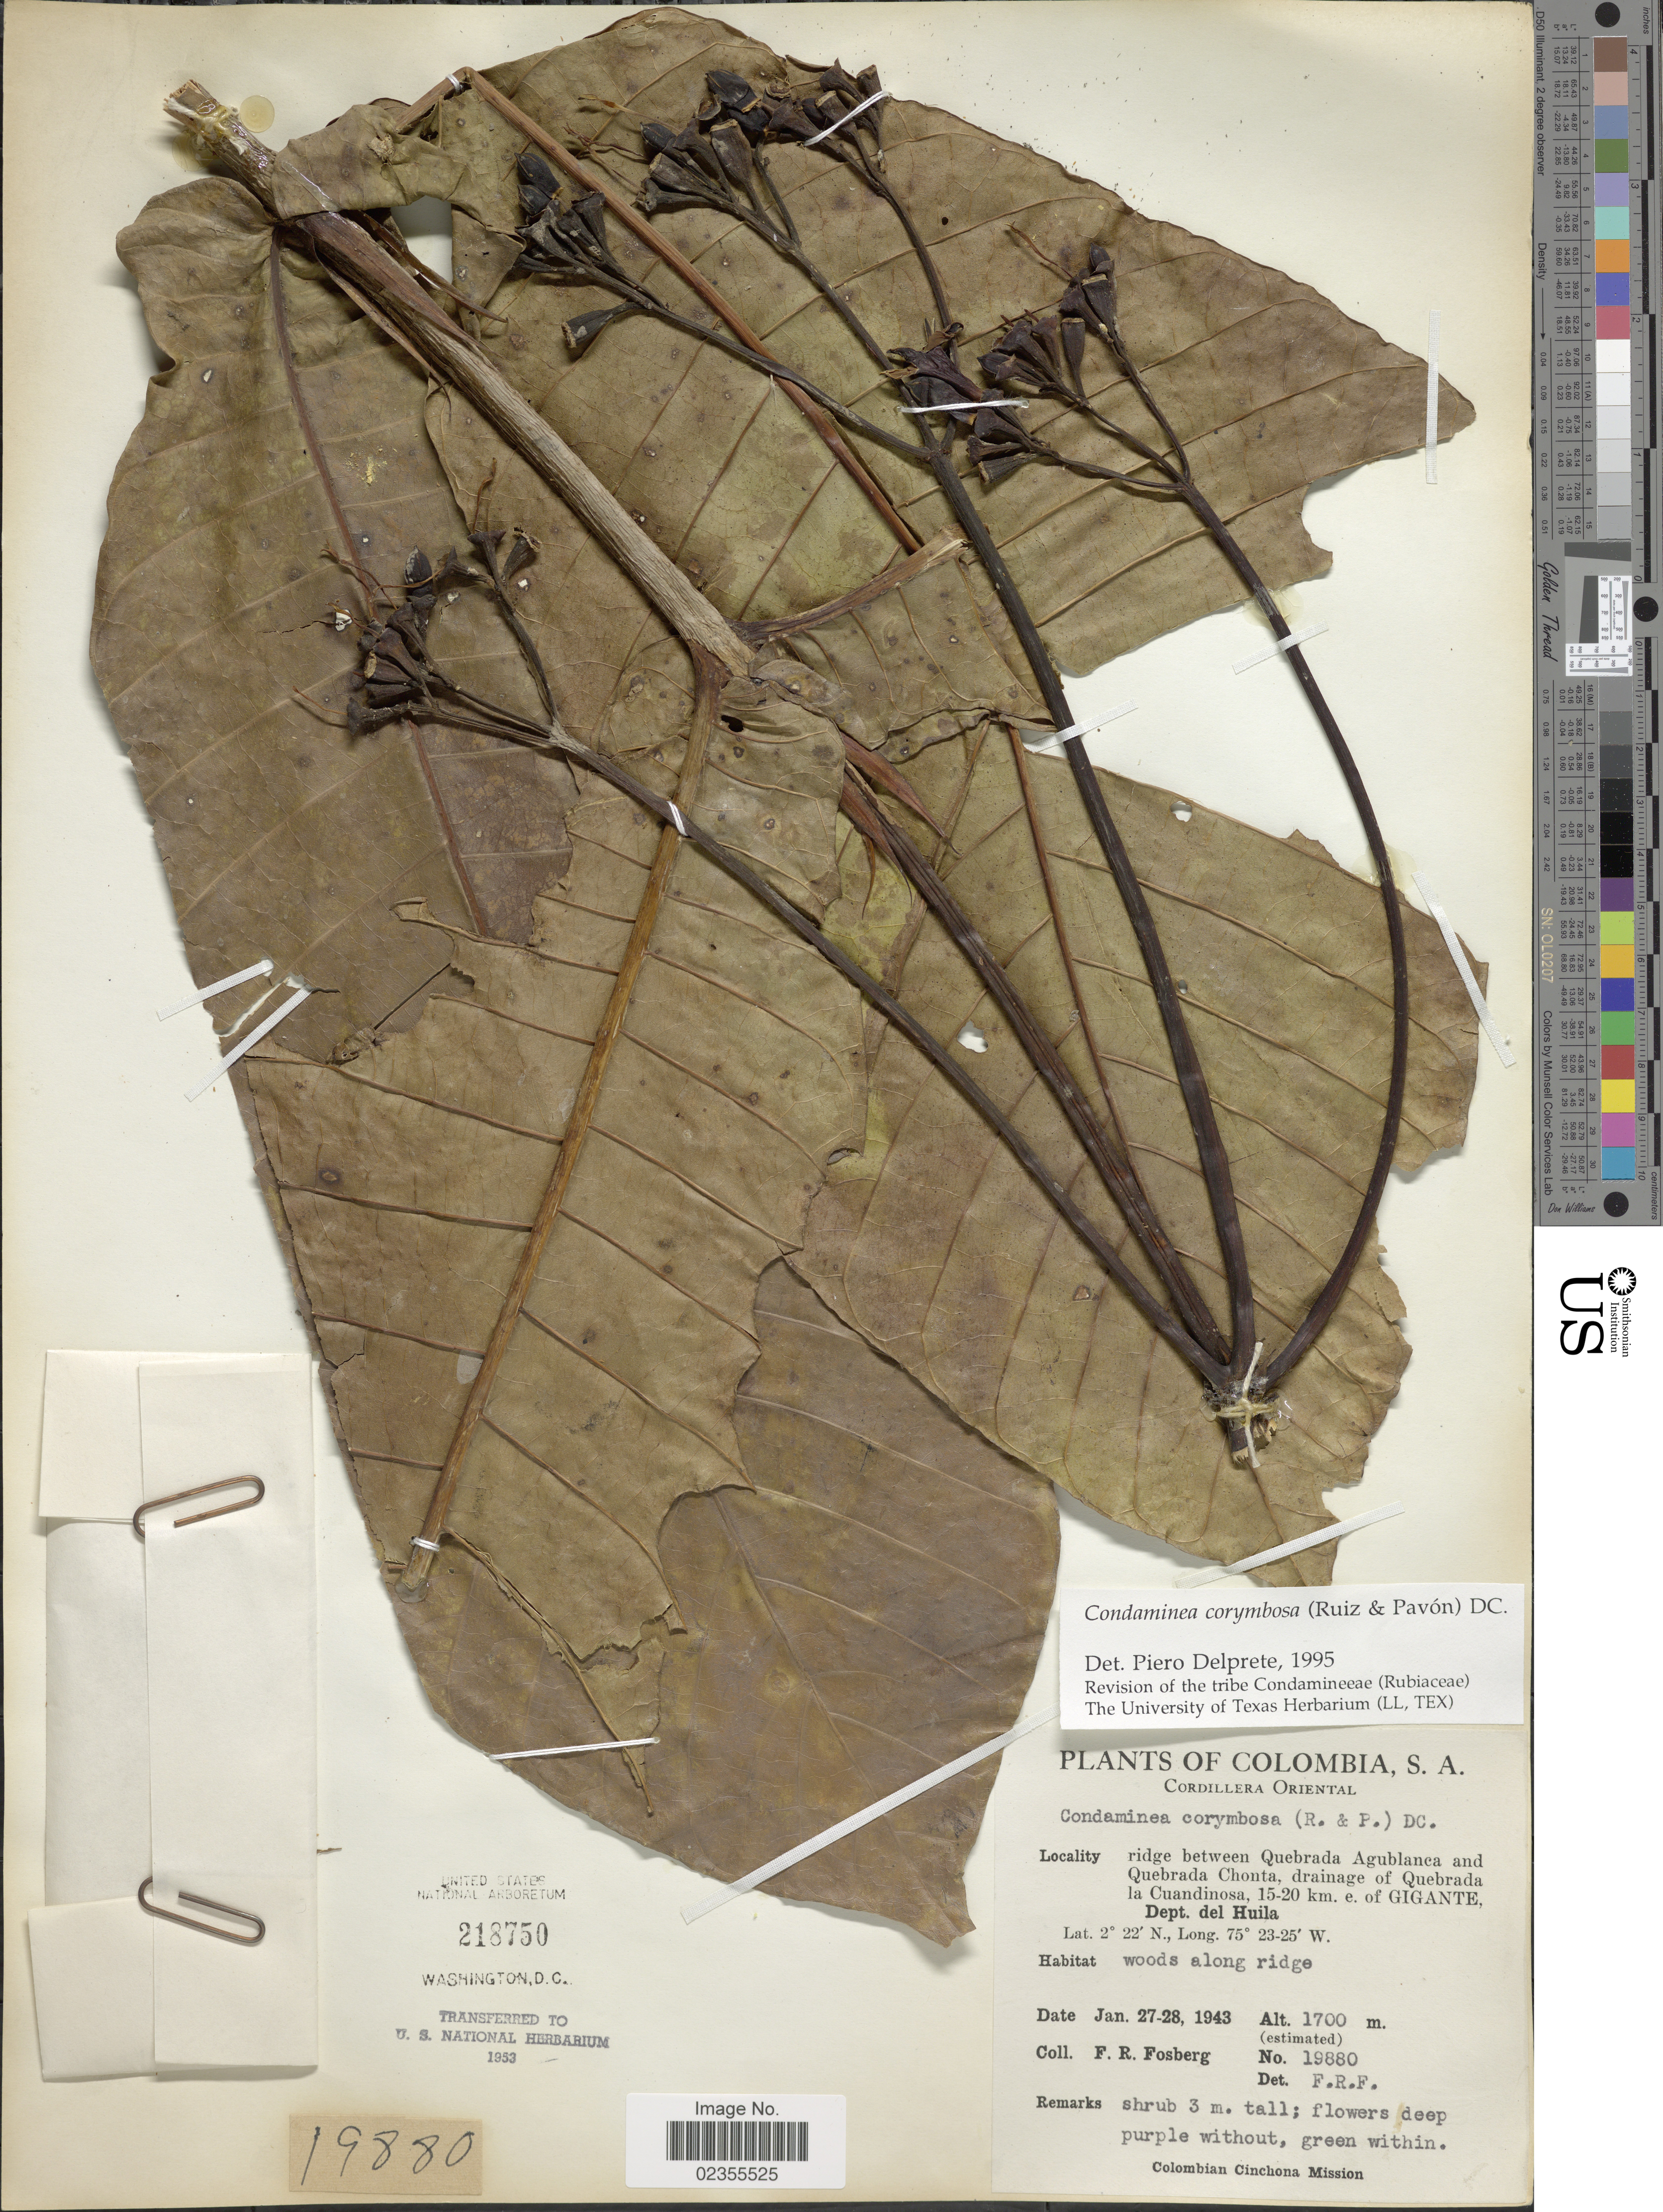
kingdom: Plantae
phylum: Tracheophyta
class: Magnoliopsida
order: Gentianales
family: Rubiaceae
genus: Condaminea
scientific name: Condaminea corymbosa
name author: (Ruiz & Pav.) DC.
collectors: F. R. Fosberg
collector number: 19880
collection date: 1943-01-27/1943-01-28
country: Colombia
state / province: Huila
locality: Cordillera Oriental. ridge between Quebrada Agublanca and Quebrada Chonta, drainage of Quebrada la Cuandinosa, 15-20 km e. of Gigante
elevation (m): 1700